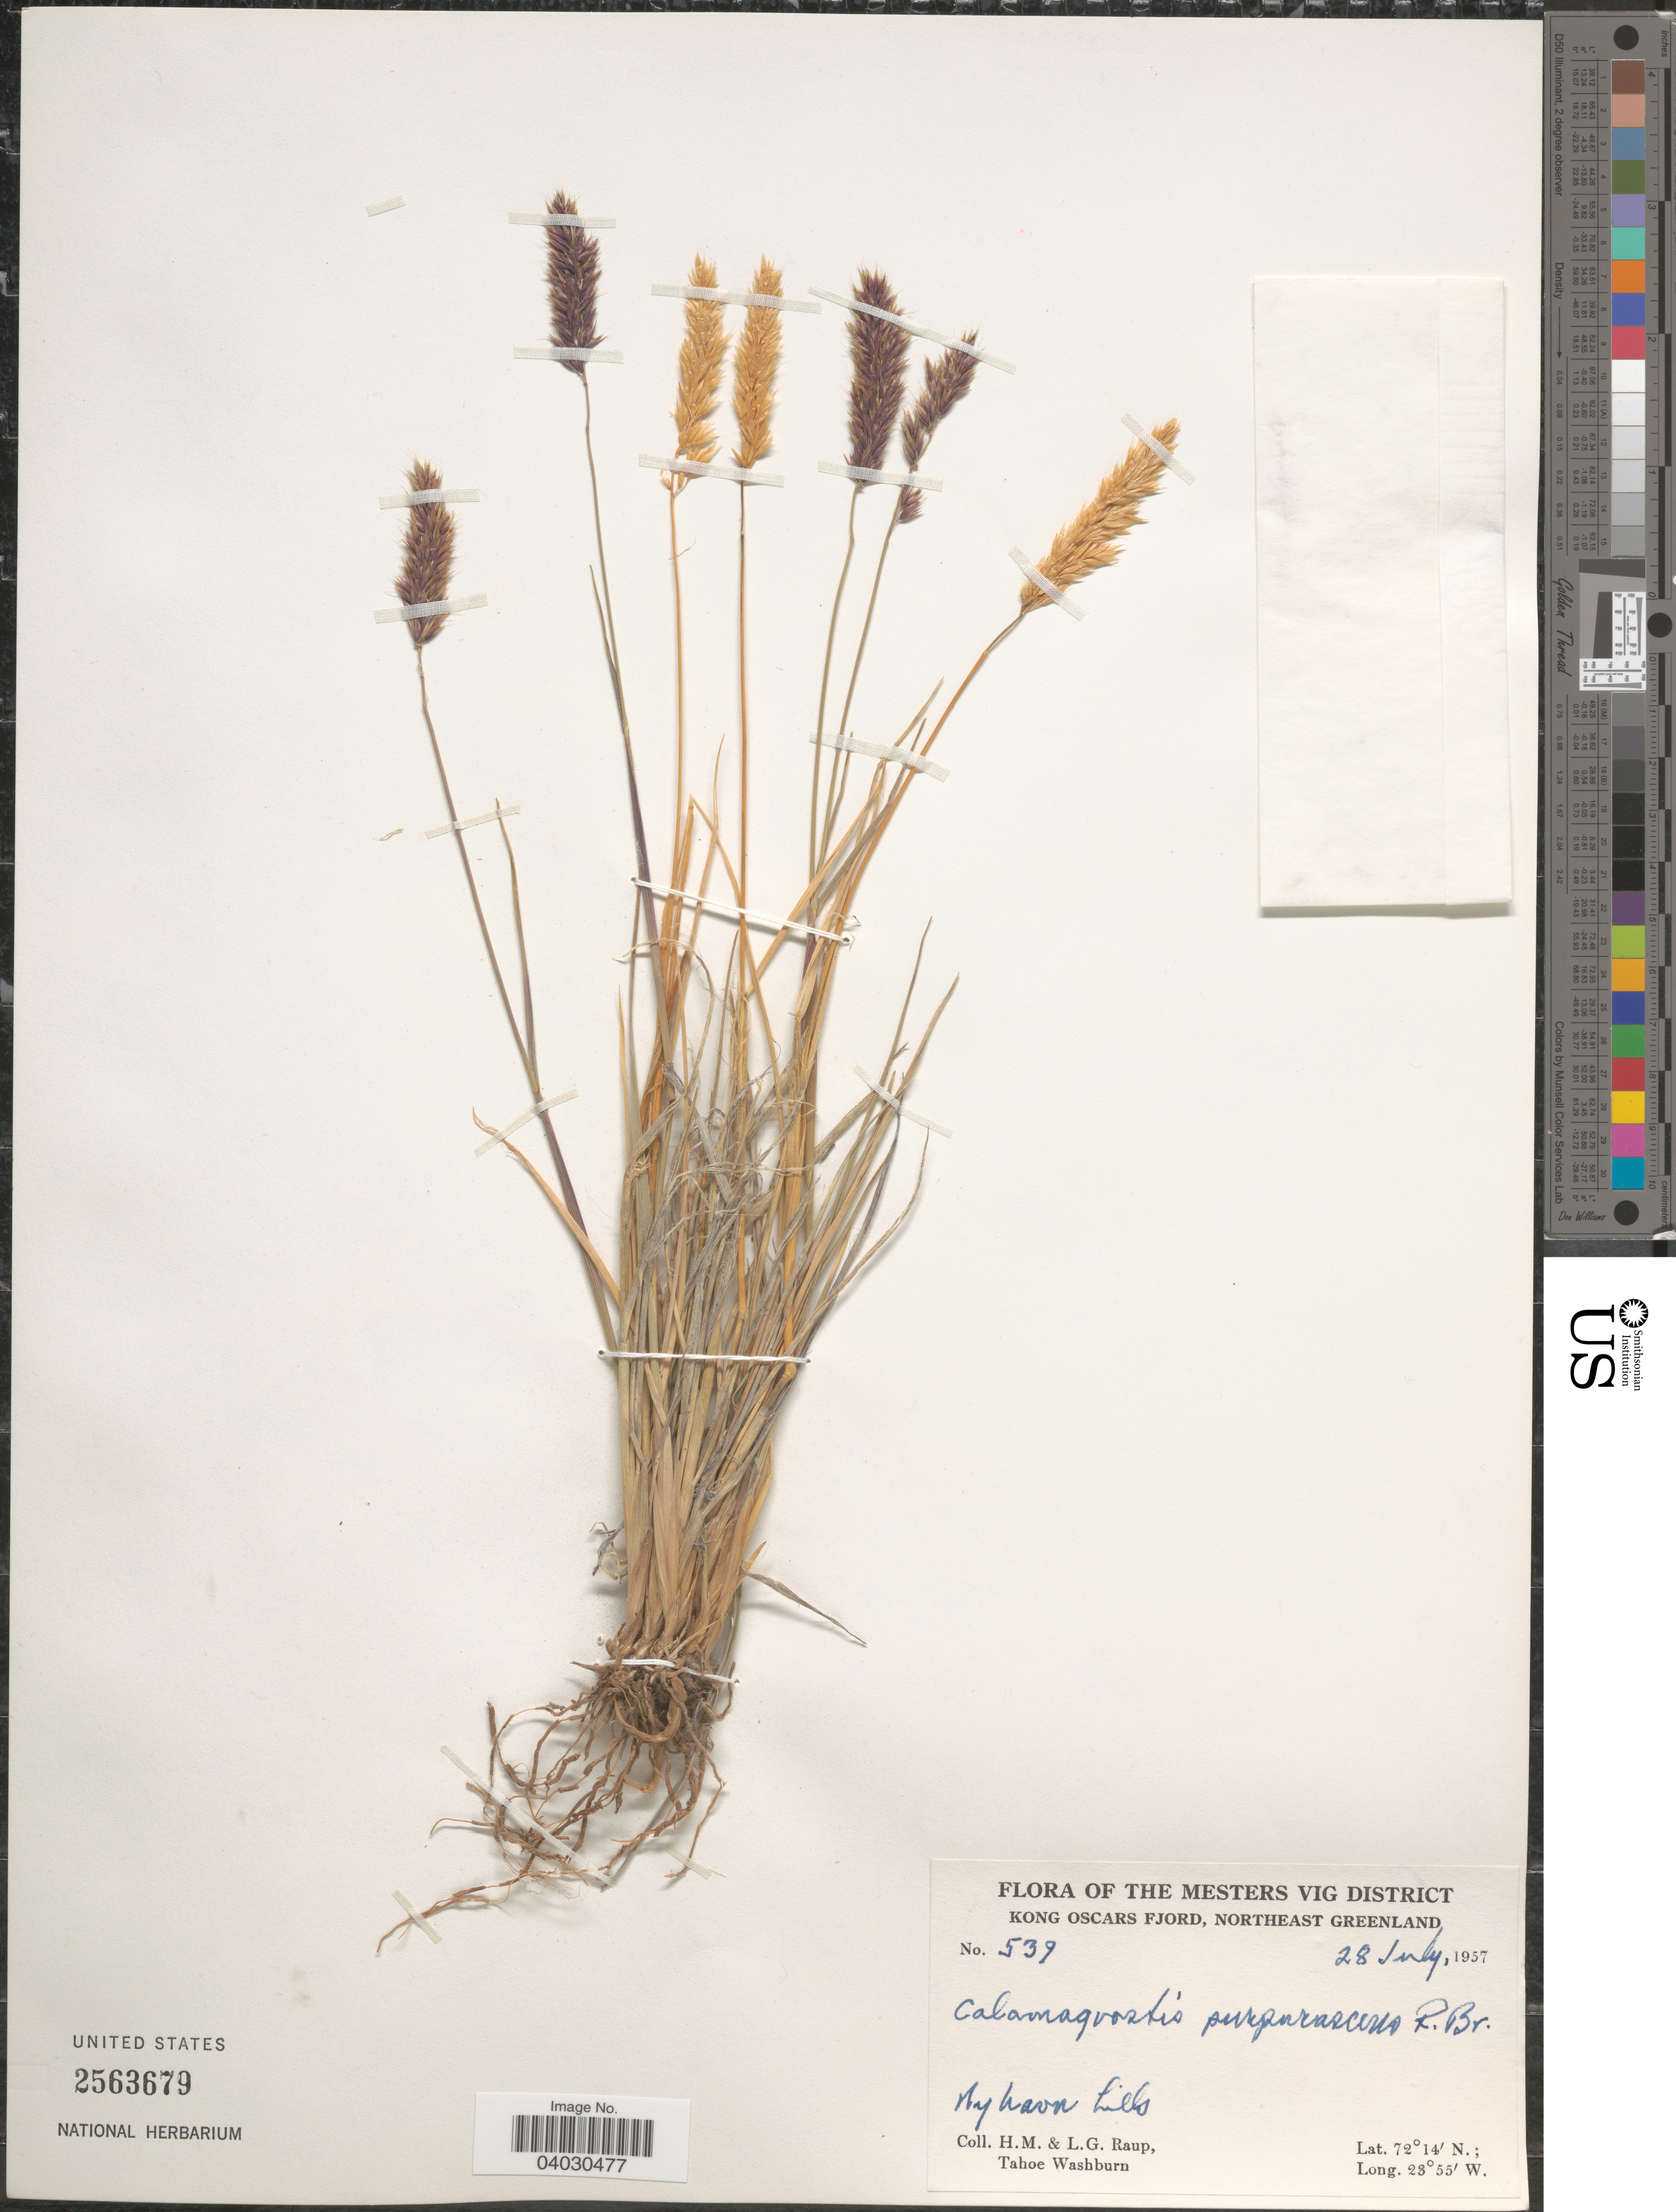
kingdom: Plantae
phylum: Tracheophyta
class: Liliopsida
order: Poales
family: Poaceae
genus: Calamagrostis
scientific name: Calamagrostis purpurascens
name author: R. Br.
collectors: H. Raup & L. Raup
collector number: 539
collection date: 1957-07-28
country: Greenland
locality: Mesters Vig District. Kong Oscars Fjord, Northeast Greenland.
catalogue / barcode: US 2563679